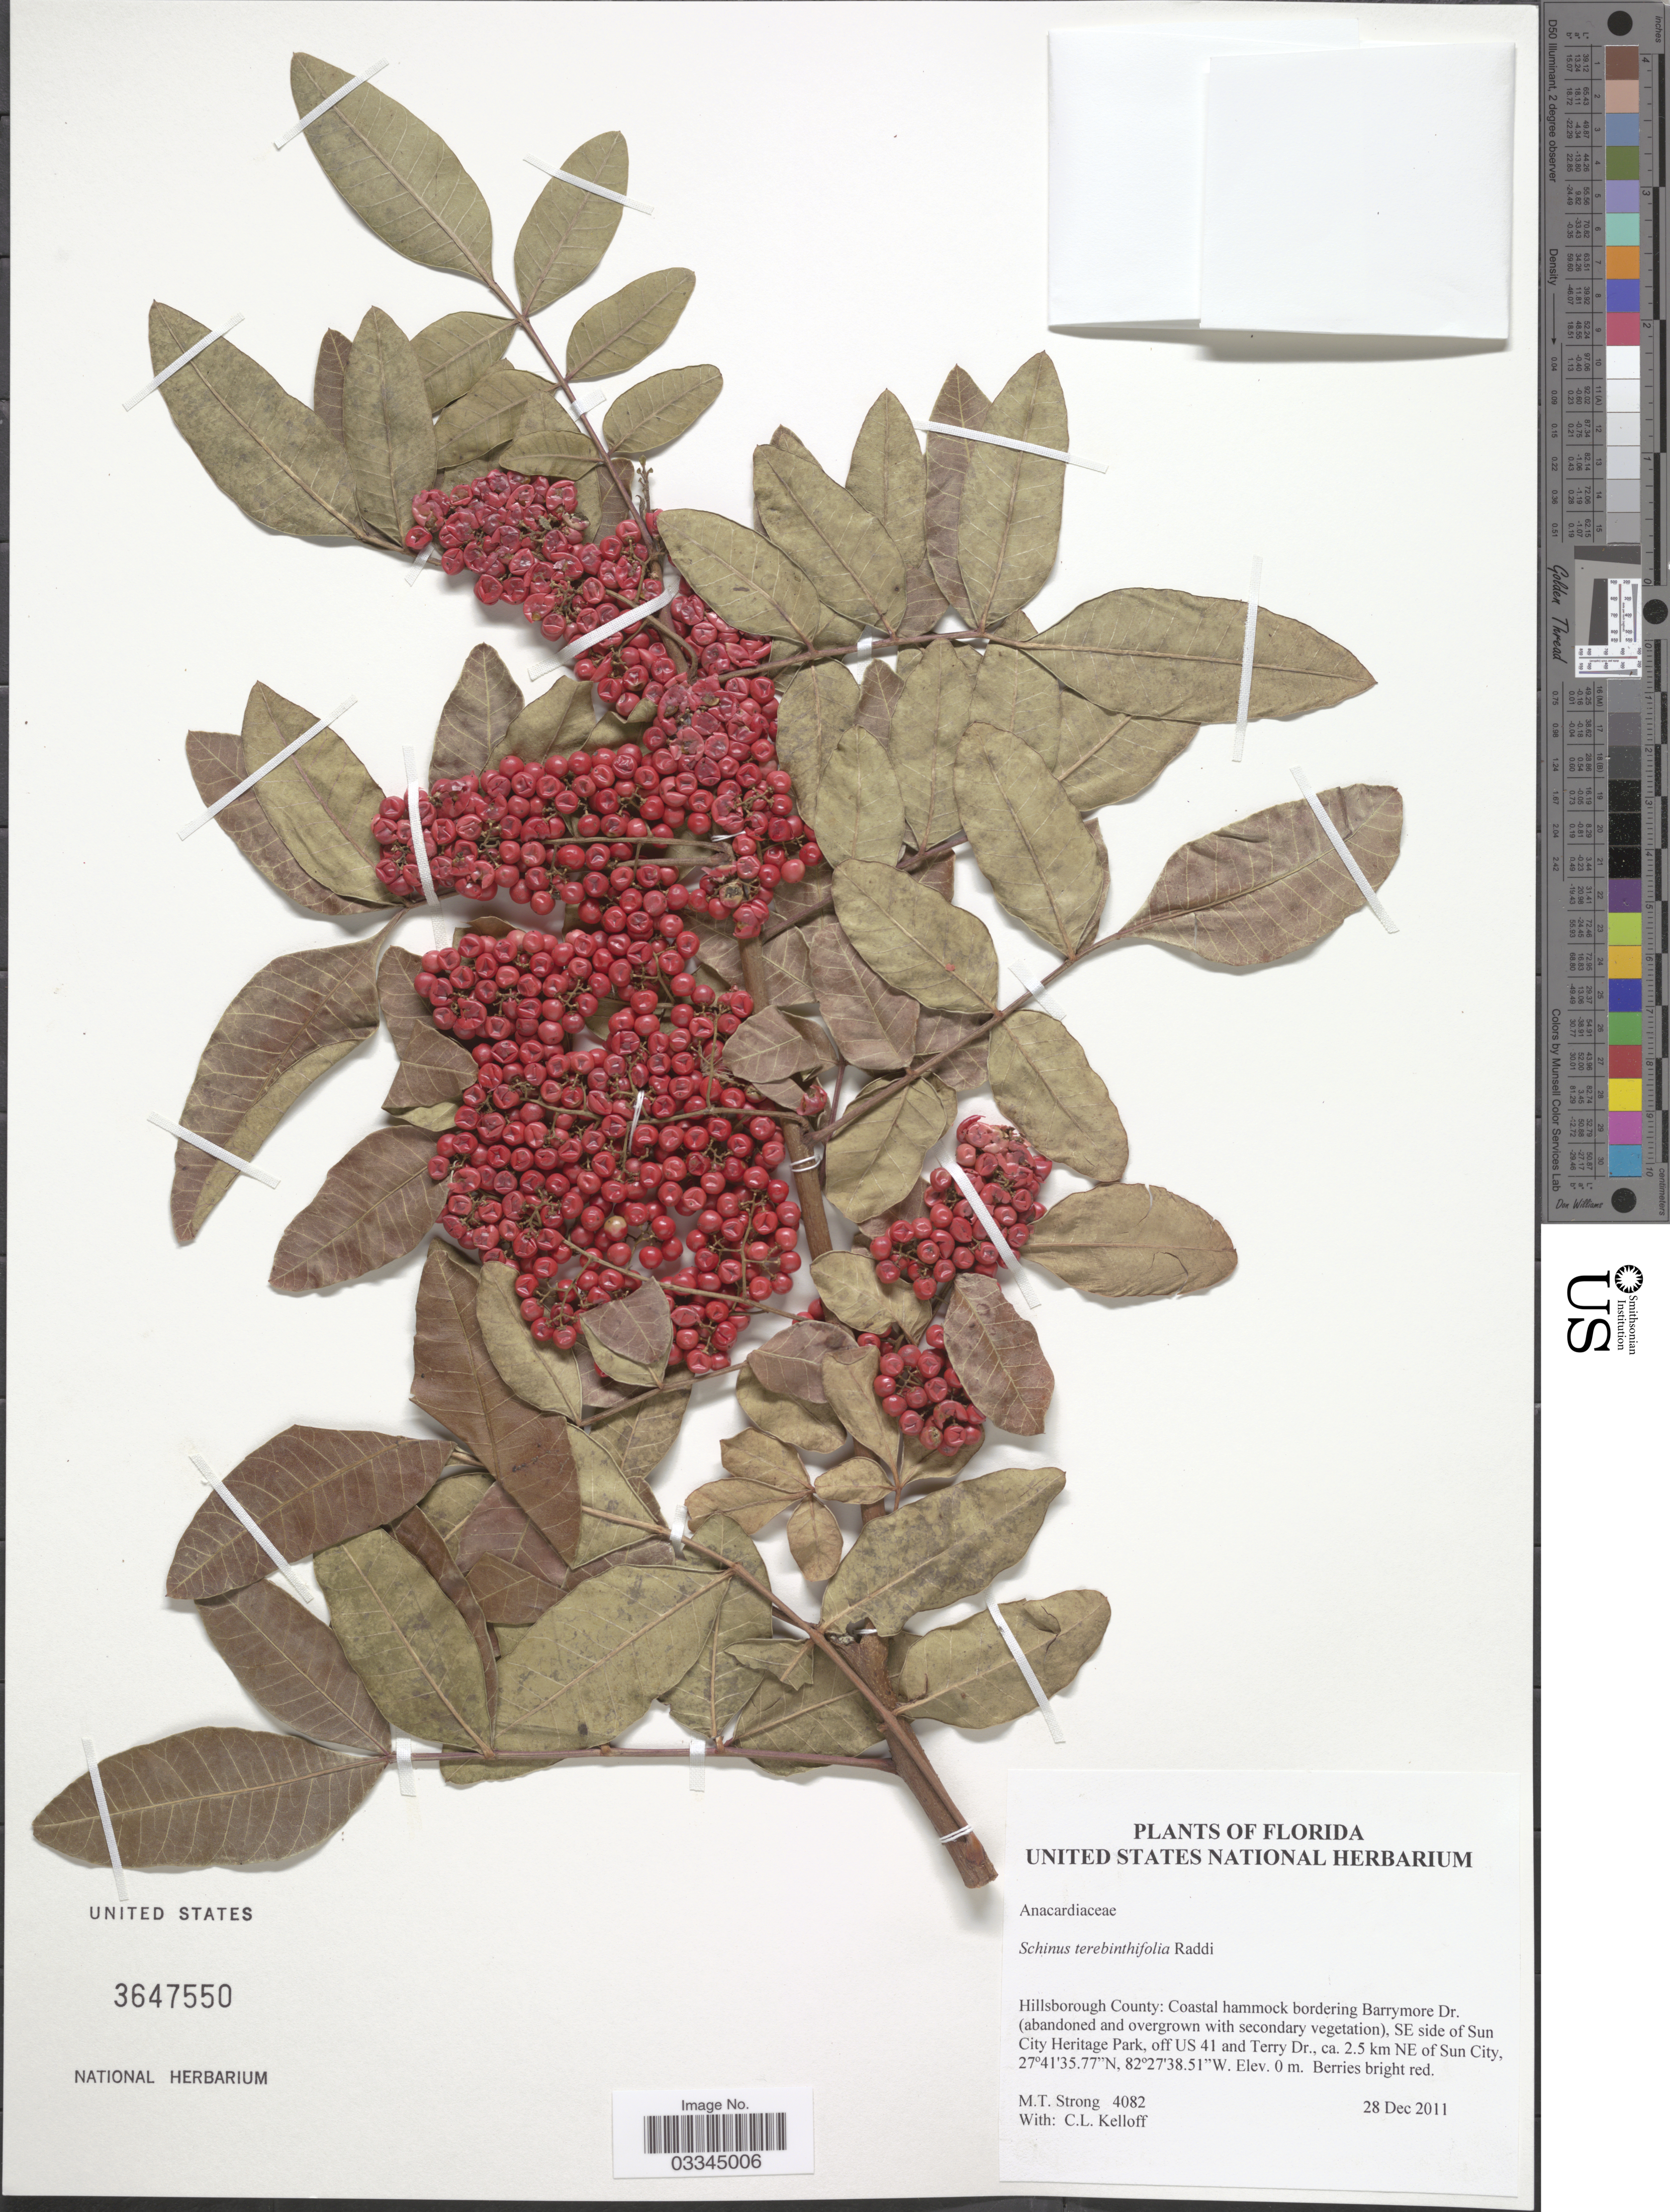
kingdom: Plantae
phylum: Tracheophyta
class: Magnoliopsida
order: Sapindales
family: Anacardiaceae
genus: Schinus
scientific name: Schinus terebinthifolia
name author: Raddi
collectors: M. T. Strong & C. L. Kelloff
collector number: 4082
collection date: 2011-12-28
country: United States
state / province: Florida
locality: Hillsborough County: Coastal hammock bordering Barrymore Dr. SE side of Sun City Heritage Park, off US 41 and Terry Dr., ca. 2.5 km NE of Sun City.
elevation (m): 0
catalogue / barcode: US 3647550